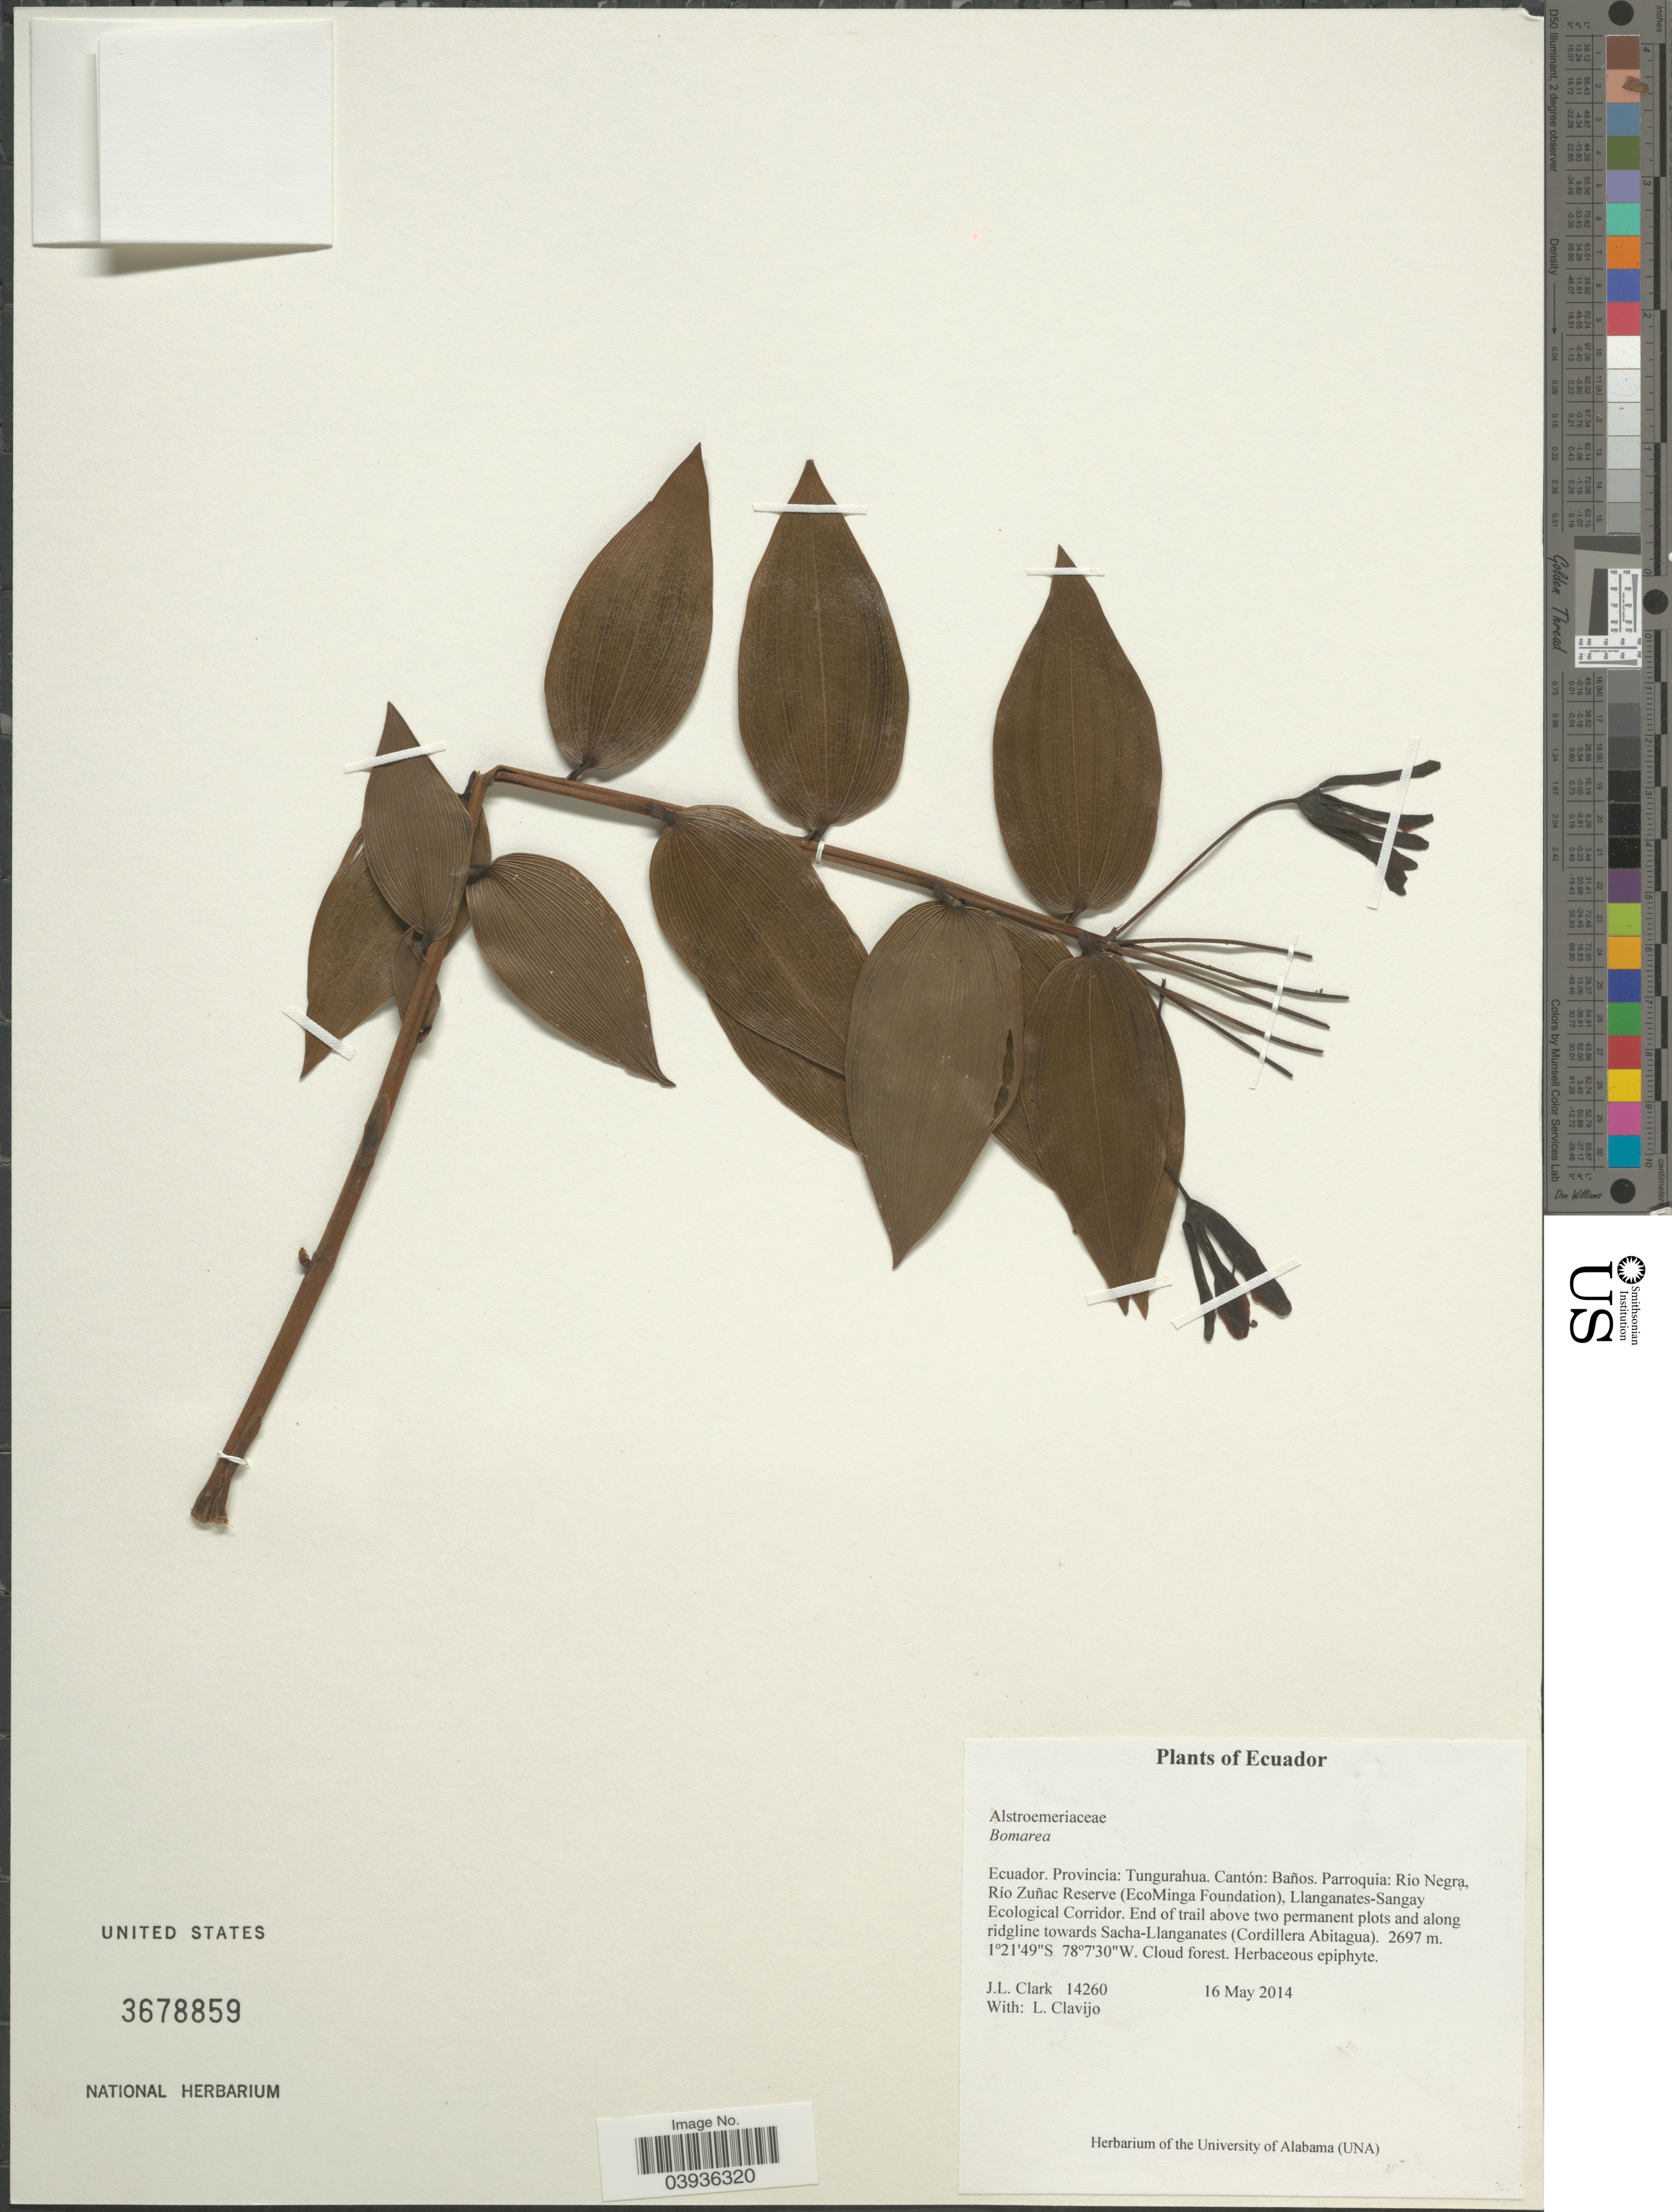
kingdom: Plantae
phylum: Tracheophyta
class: Liliopsida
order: Liliales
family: Alstroemeriaceae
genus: Bomarea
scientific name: Bomarea sp.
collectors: J. L. Clark & L. Clavijo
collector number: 14260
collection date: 2014-05-16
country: Ecuador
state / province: Tungurahua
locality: Cantón: Baños. Parroquia: Rio Negra, Río Zuñac Reserve (EcoMinga Foundation), Llanganates-Sangay Ecological Corridor. End of trail above two permanent plots and along ridgline towards Sacha-Llanganates (Cordillera Abitagua).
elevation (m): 2697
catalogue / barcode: US 3678859